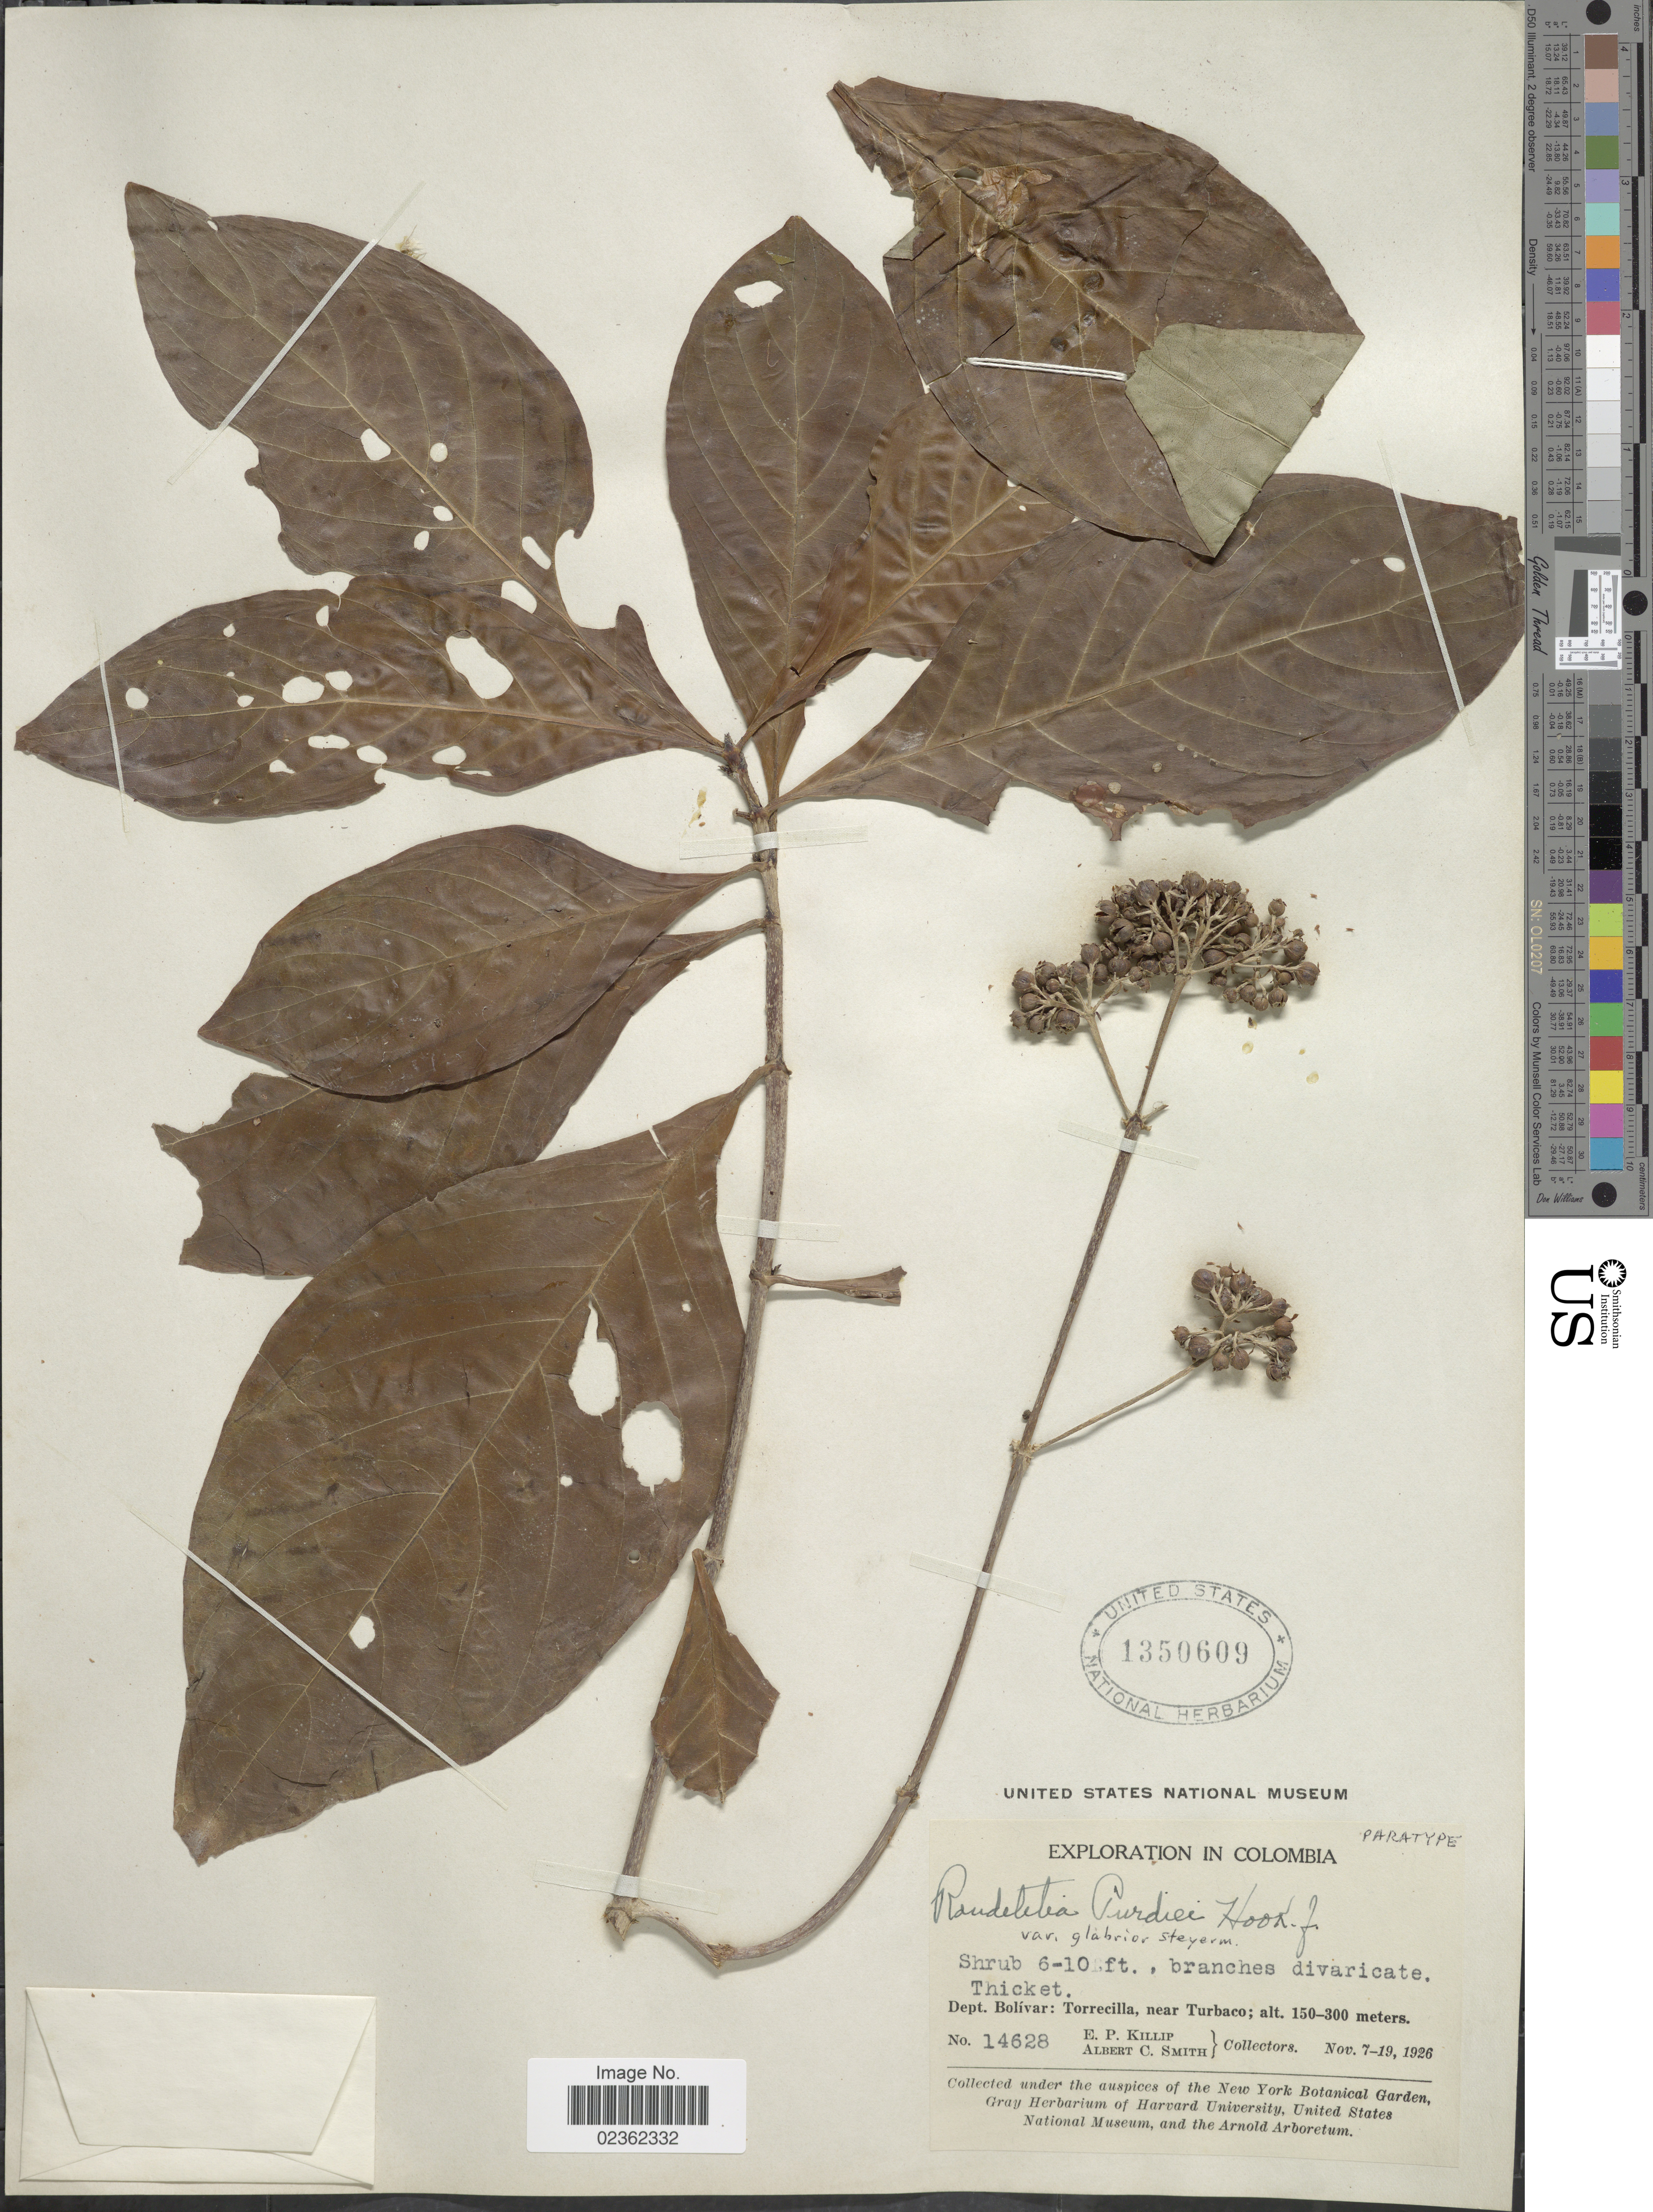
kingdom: Plantae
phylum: Tracheophyta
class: Magnoliopsida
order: Gentianales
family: Rubiaceae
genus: Rondeletia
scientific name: Rondeletia purdiei var. glabrior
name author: Steyerm.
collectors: E. P. Killip & A. C. Smith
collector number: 14628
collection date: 1926-11-07/1926-11-19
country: Colombia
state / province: Bolívar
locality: Torrecilla, near Turbaco, thicket.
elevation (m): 150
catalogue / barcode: US 1350609